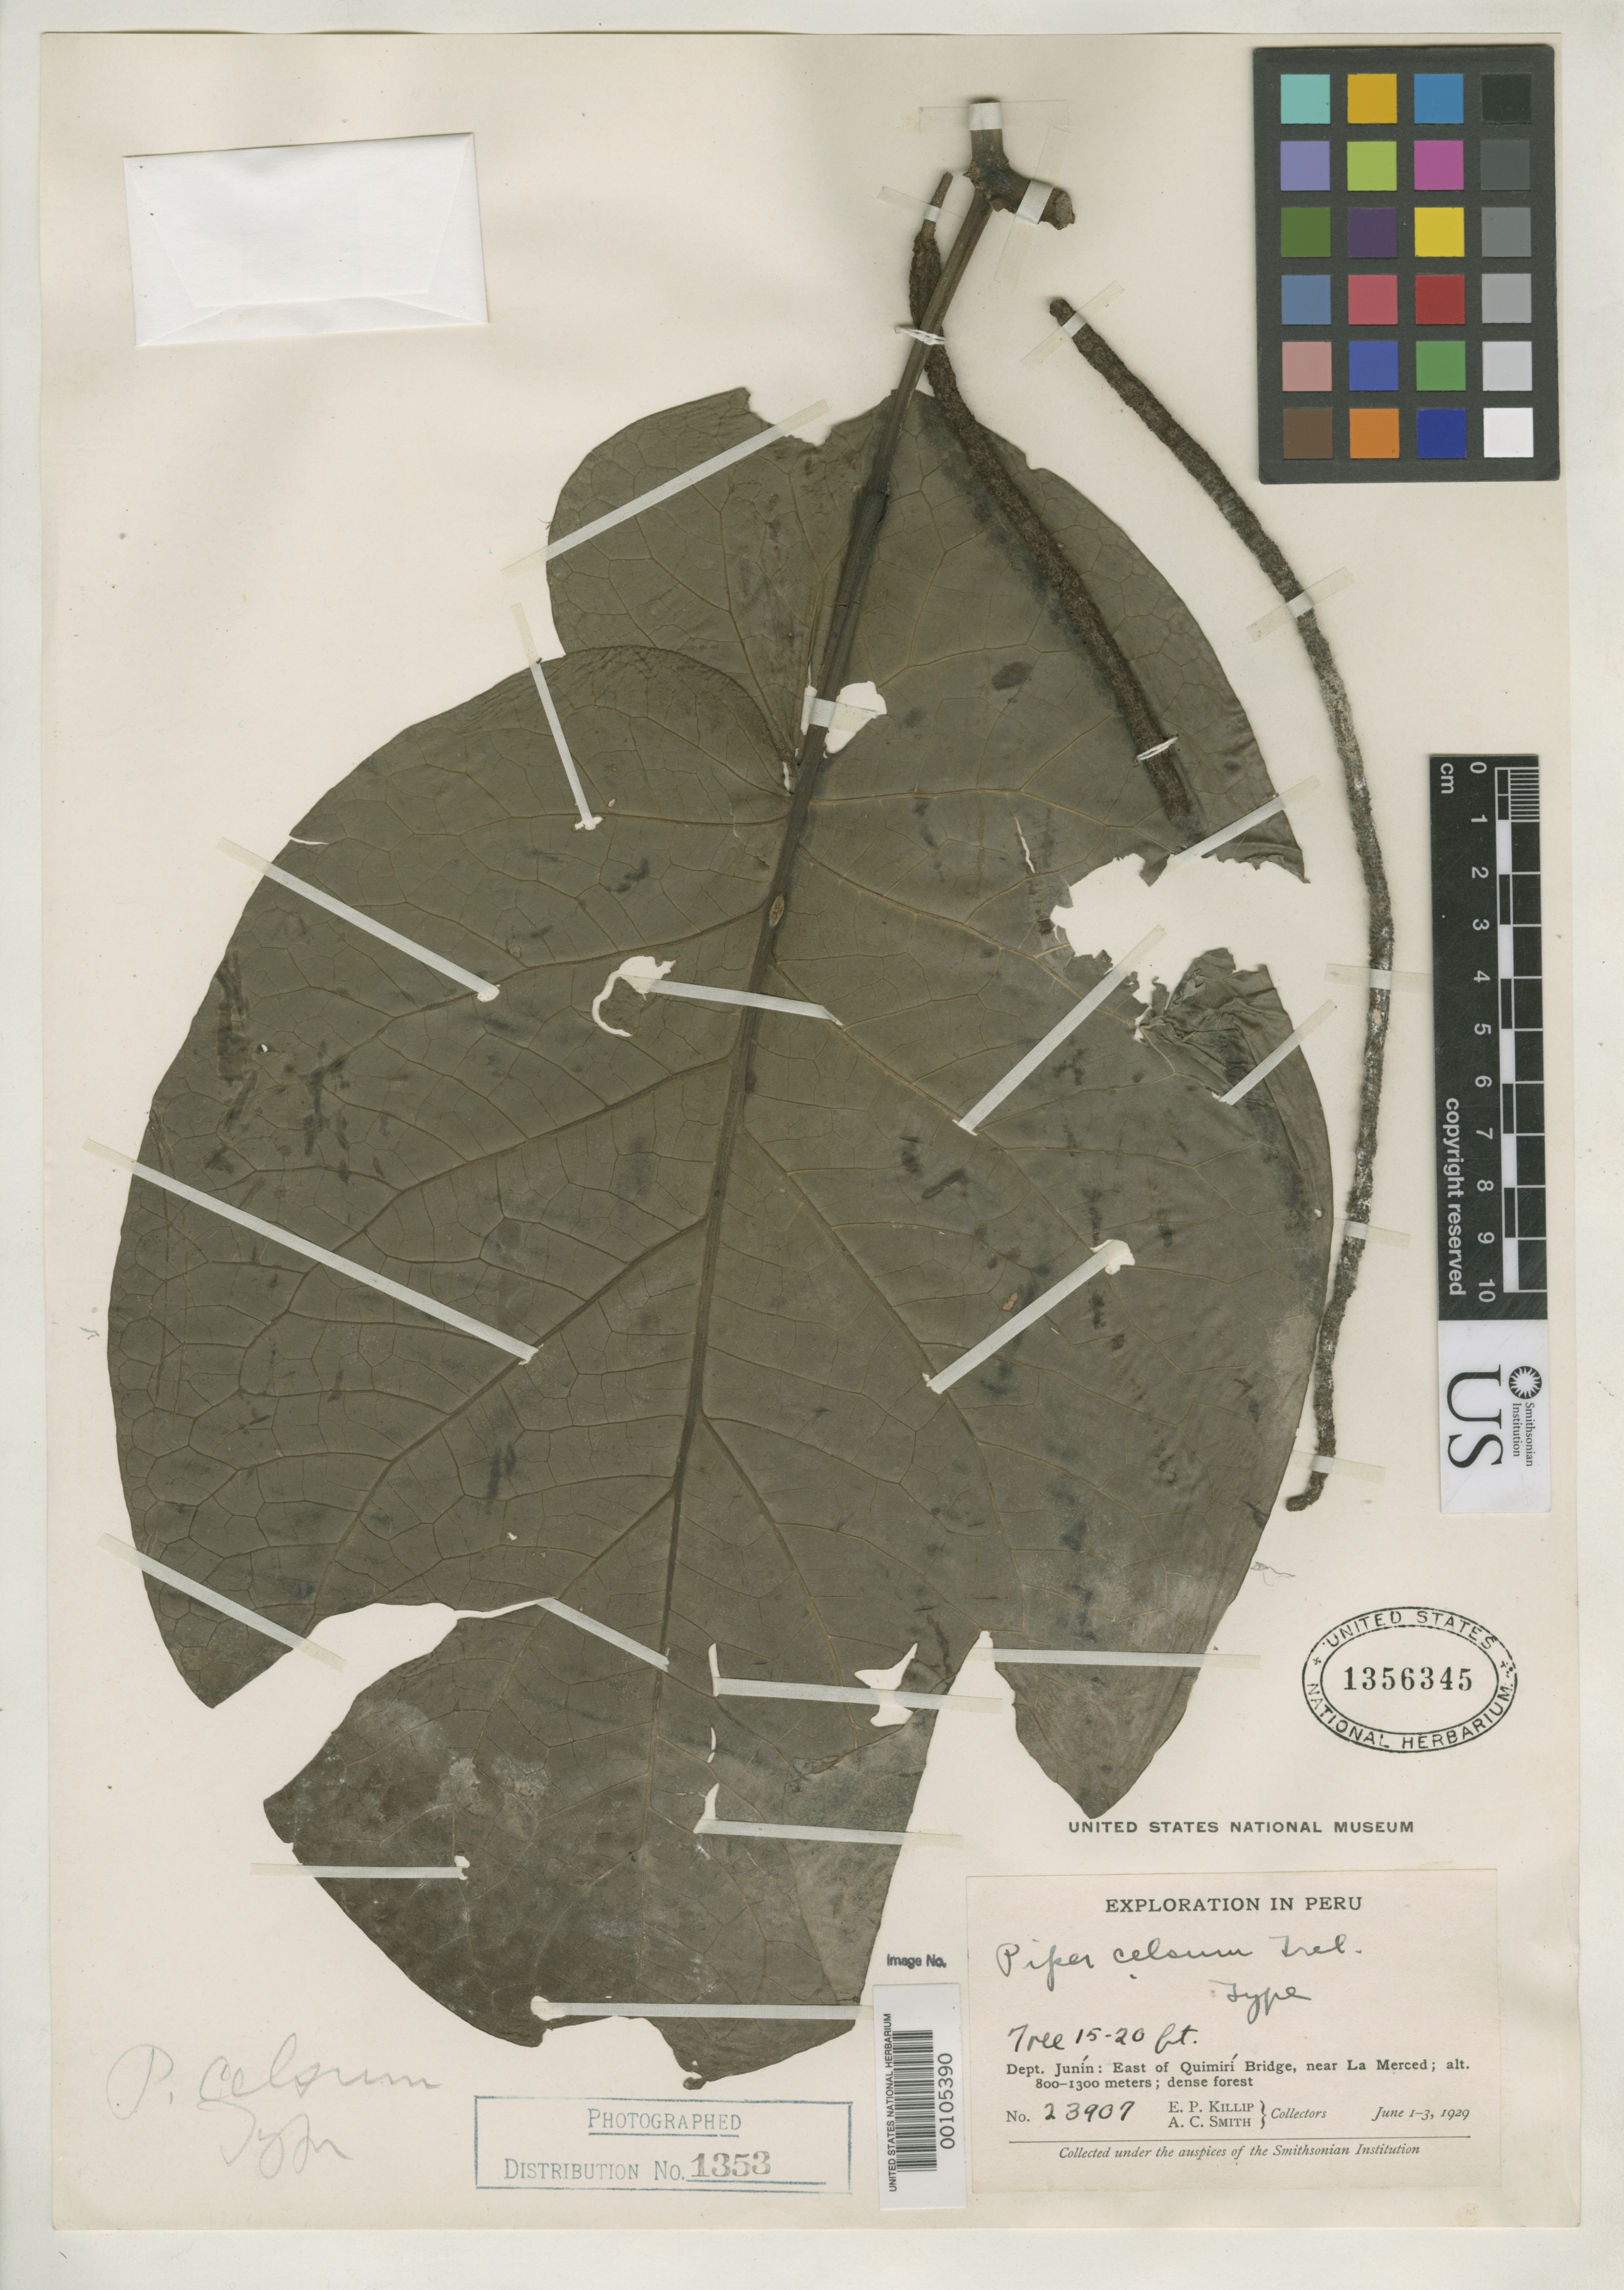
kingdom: Plantae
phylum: Tracheophyta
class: Magnoliopsida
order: Piperales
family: Piperaceae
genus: Piper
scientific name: Piper celsum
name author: Trel. in J.F. Macbr.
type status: Holotype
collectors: E. P. Killip & A. C. Smith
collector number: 23907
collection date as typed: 01 Jun 1929 to 03 Jun 1929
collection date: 1929-06-01/1929-06-03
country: Peru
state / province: Junín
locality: East of Quimiri Bridge, near La Merced.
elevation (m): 800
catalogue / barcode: US 1356345